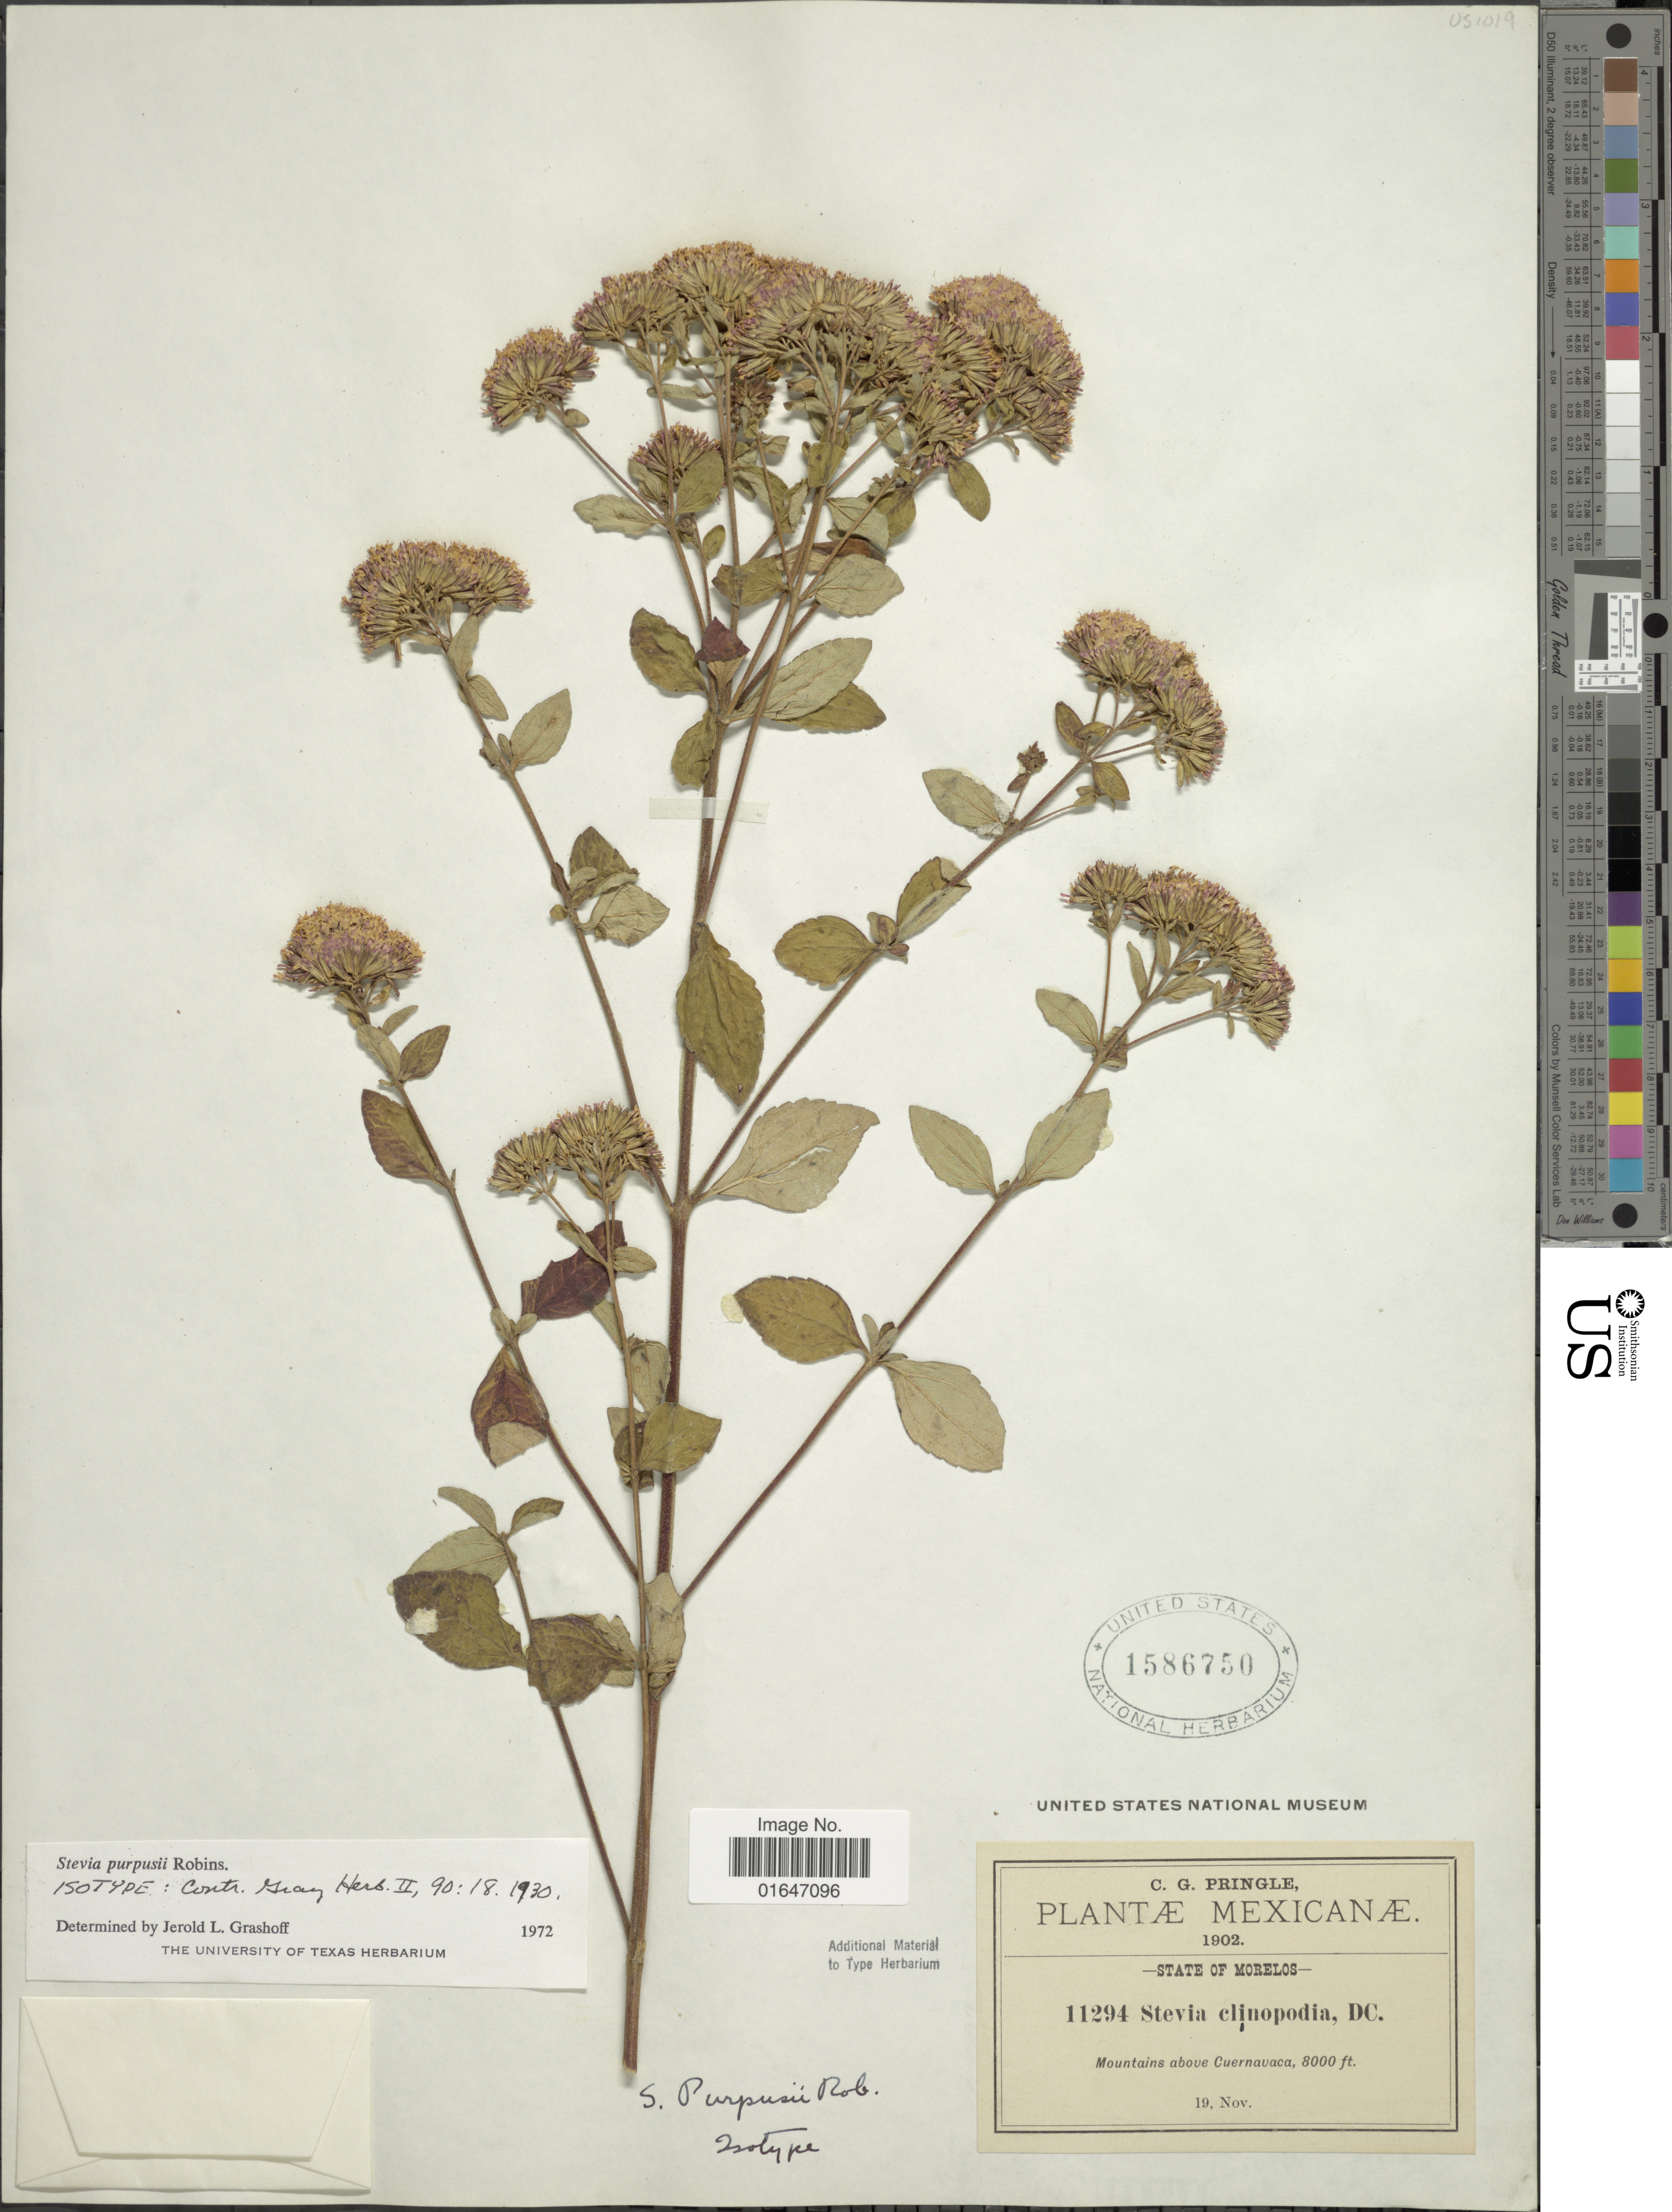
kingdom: Plantae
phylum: Tracheophyta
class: Magnoliopsida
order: Asterales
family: Asteraceae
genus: Stevia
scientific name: Stevia purpusii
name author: B.L. Rob.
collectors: C. G. Pringle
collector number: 11294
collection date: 1902-11-19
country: Mexico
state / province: Morelos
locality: State of Morelos, Mountains above Cuernavaca.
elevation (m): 2438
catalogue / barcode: US 1586750